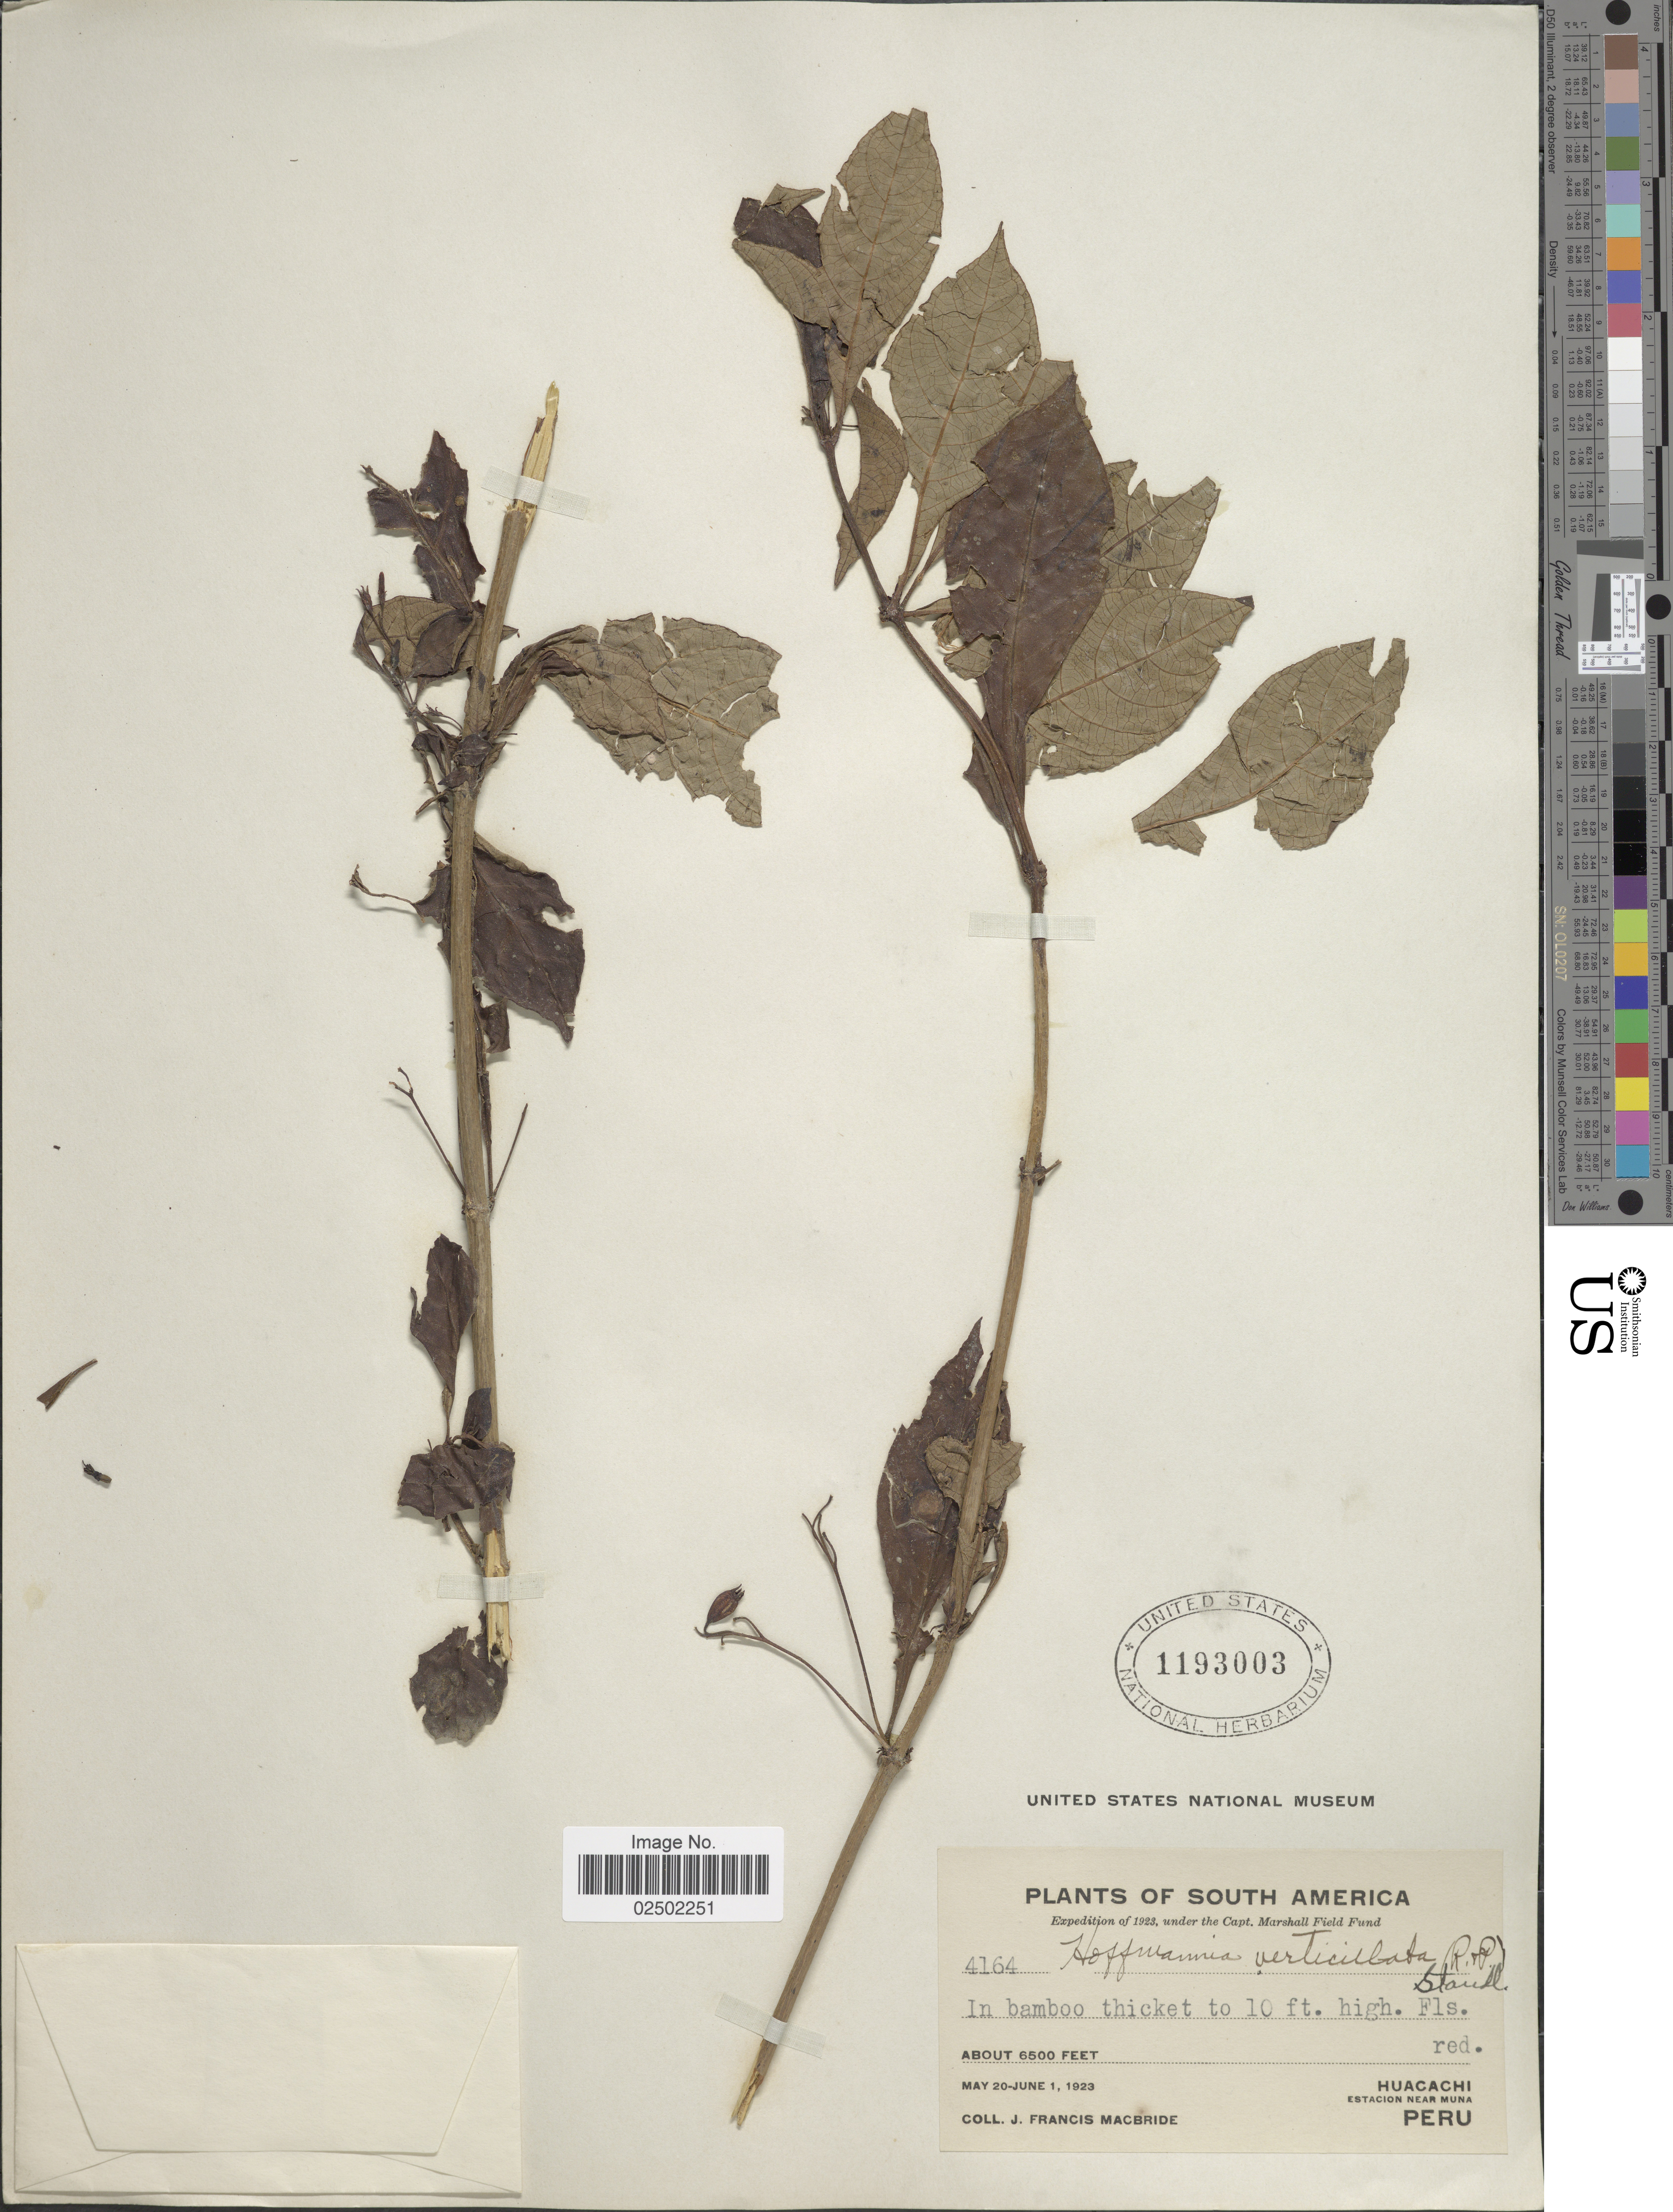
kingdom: Plantae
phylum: Tracheophyta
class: Magnoliopsida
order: Gentianales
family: Rubiaceae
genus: Hoffmannia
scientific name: Hoffmannia verticillata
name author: (Ruiz & Pav.) Standl.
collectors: J. F. Macbride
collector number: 4164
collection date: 1923-05-20/1923-06-01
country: Peru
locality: Huacachi, Estacion near Muna, Peru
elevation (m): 1981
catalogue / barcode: US 1193003